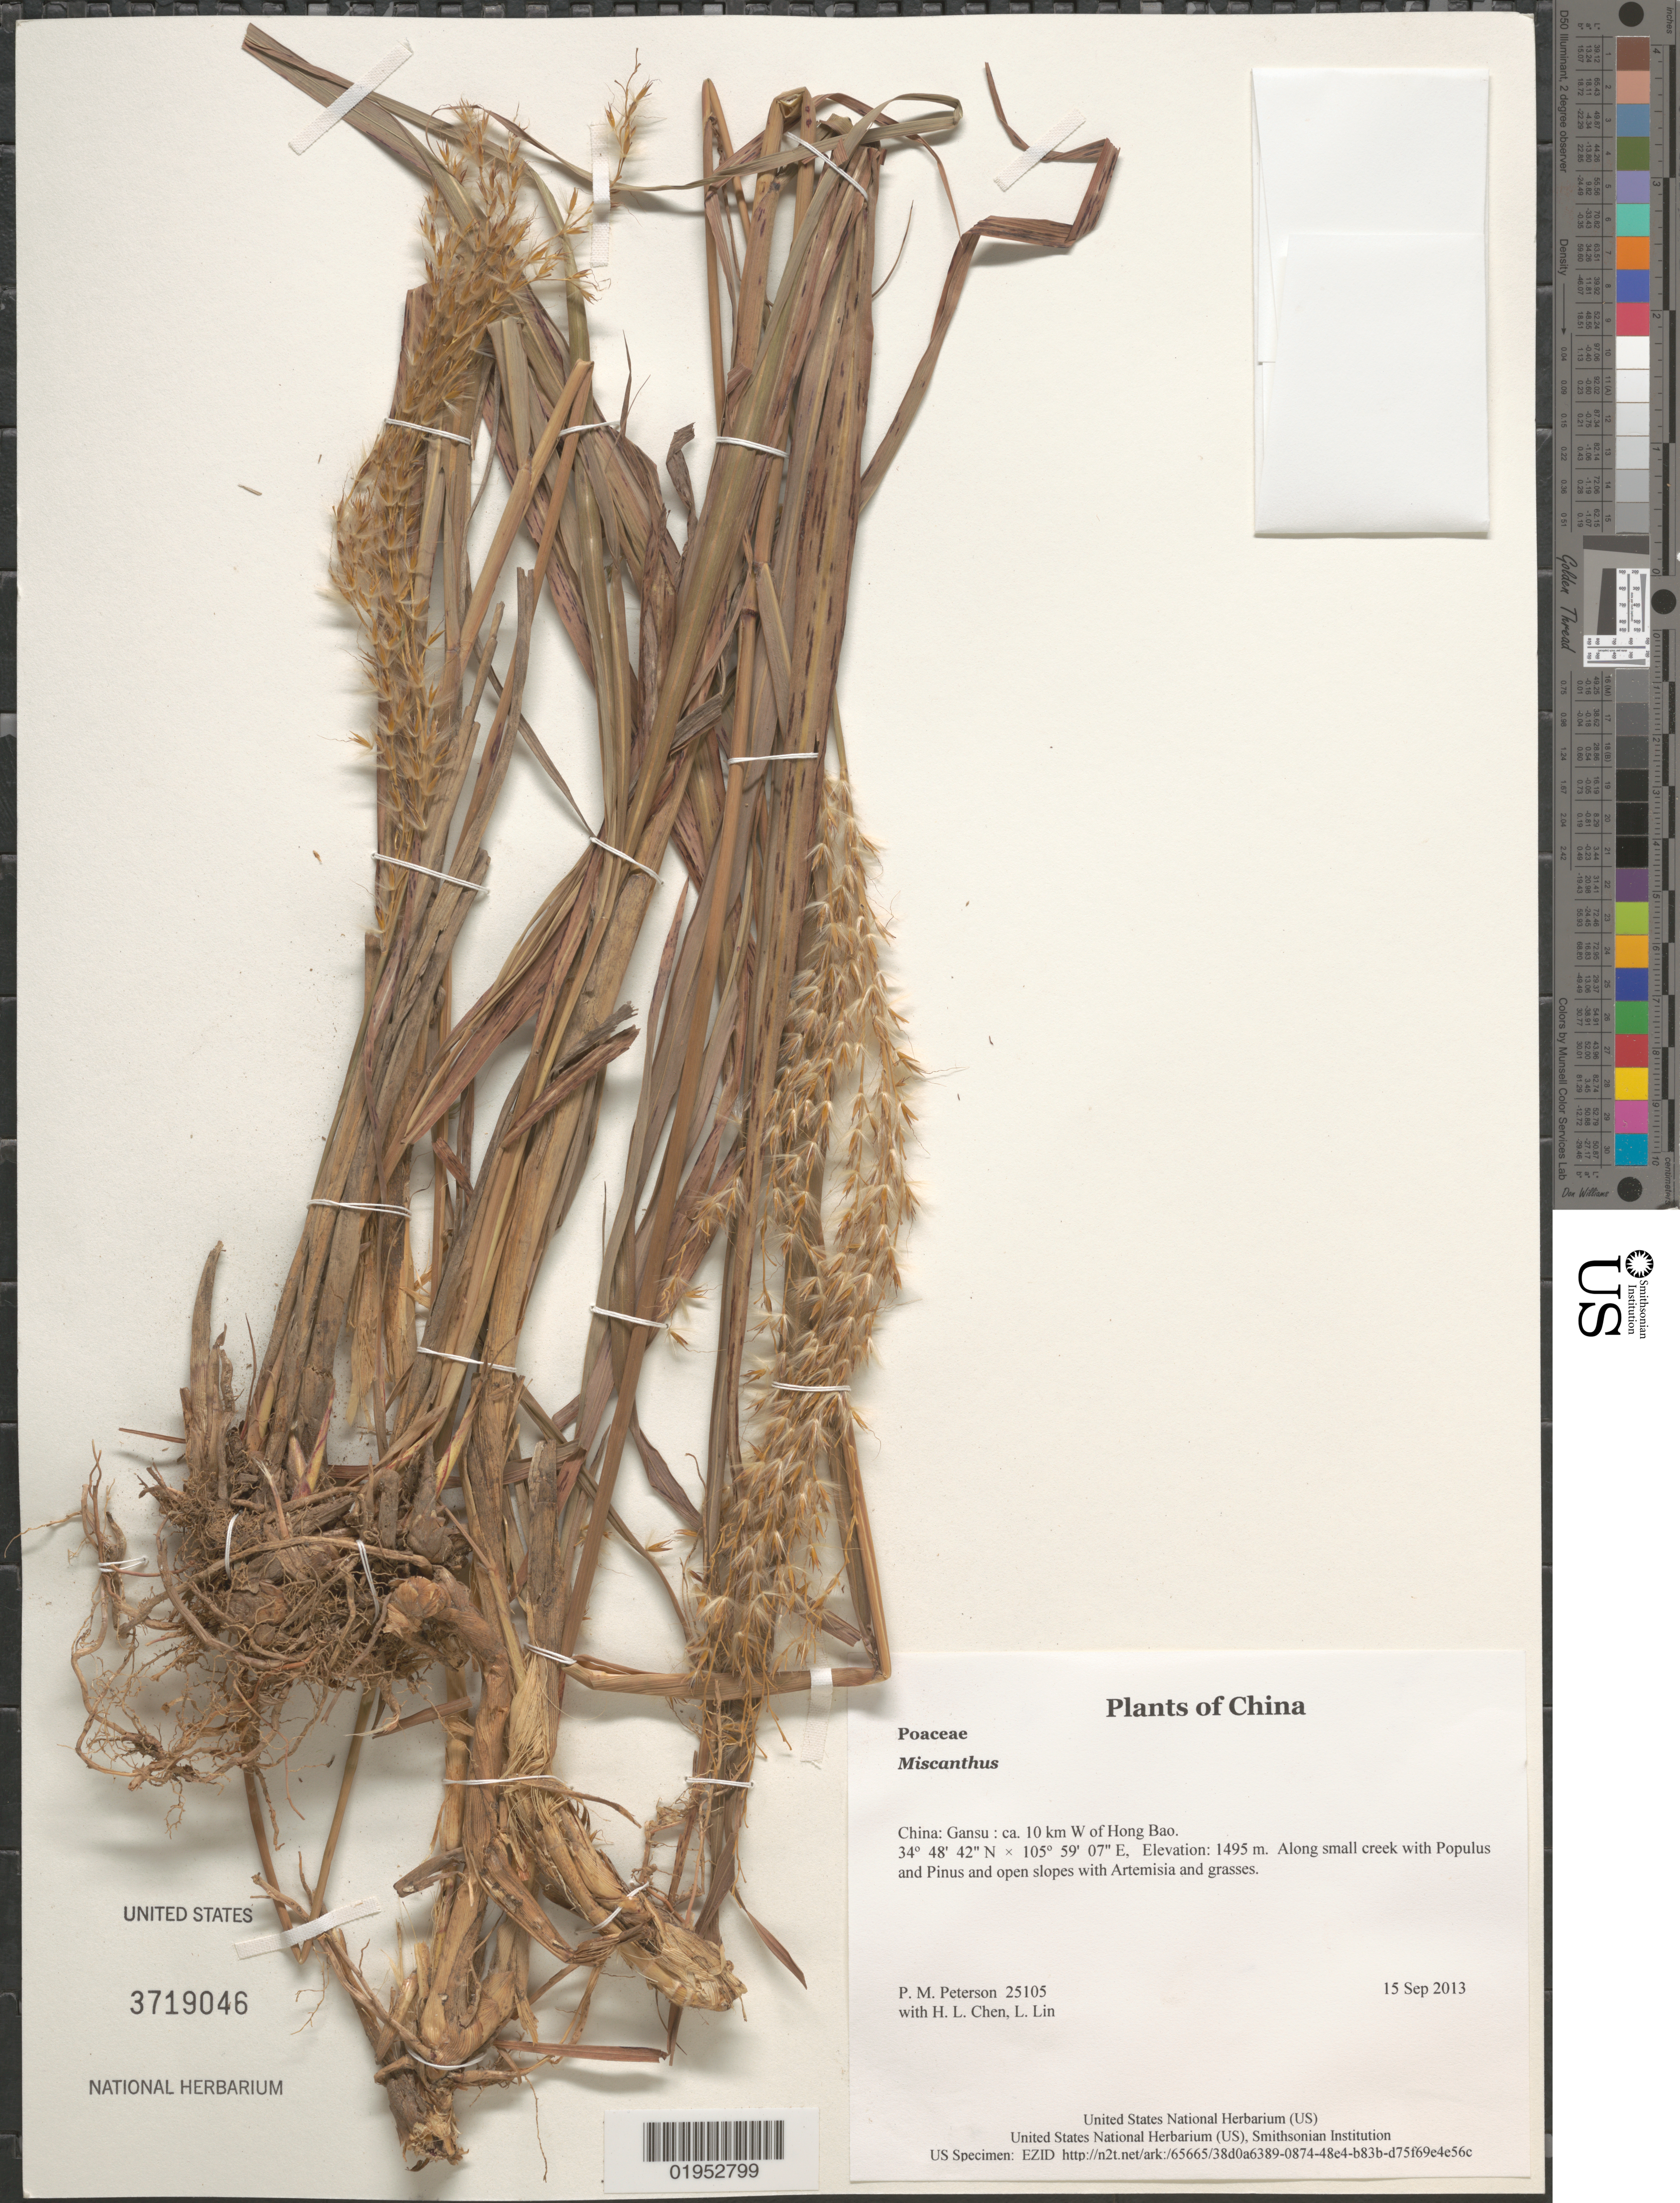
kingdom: Plantae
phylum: Tracheophyta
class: Liliopsida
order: Poales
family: Poaceae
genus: Miscanthus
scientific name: Miscanthus sp.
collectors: P. M. Peterson, H. L. Chen & L. Lin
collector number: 25105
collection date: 2013-09-15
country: China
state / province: Gansu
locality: ca. 10 km W of Hong Bao.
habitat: Along small creek with Populus and Pinus and open slopes with Artemisia and grasses.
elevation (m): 1495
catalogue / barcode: US 3719046